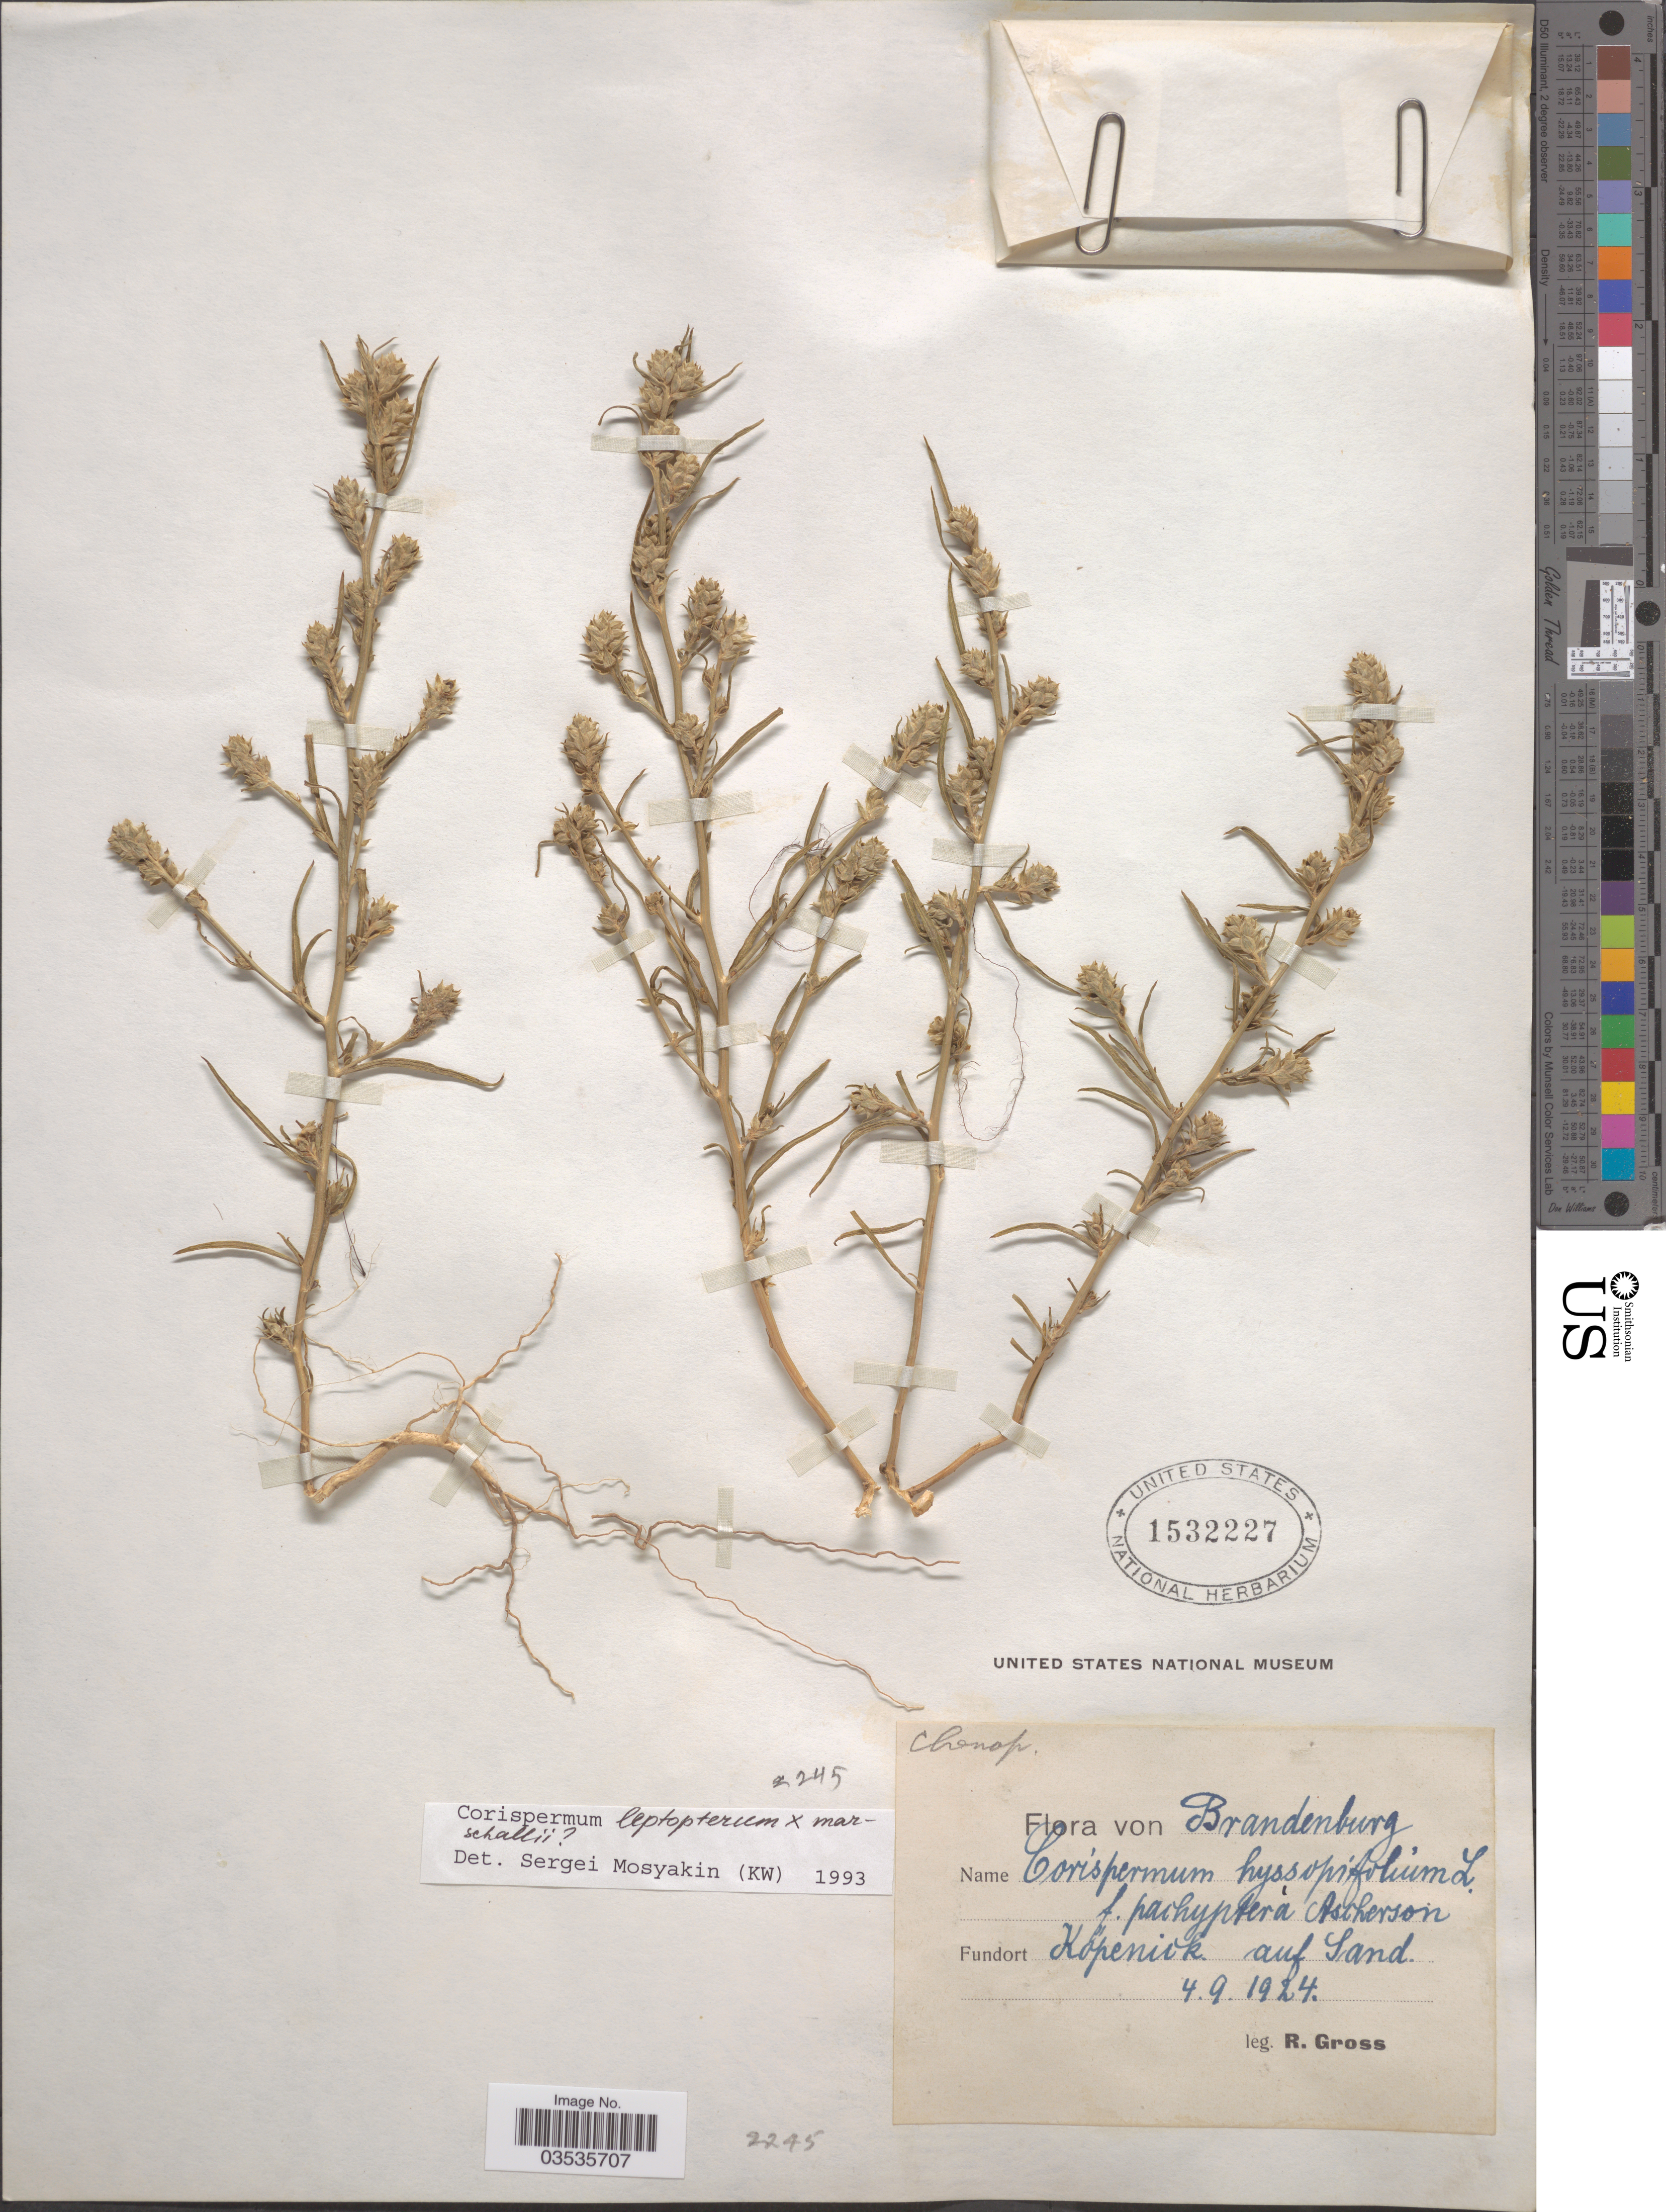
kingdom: Plantae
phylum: Tracheophyta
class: Magnoliopsida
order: Caryophyllales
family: Amaranthaceae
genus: Corispermum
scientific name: Corispermum leptopterum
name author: (Asch.) Iljin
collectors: R. Gross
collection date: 1924-09-04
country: Germany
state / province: Brandenburg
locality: Köpenick auf Sand.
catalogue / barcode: US 1532227